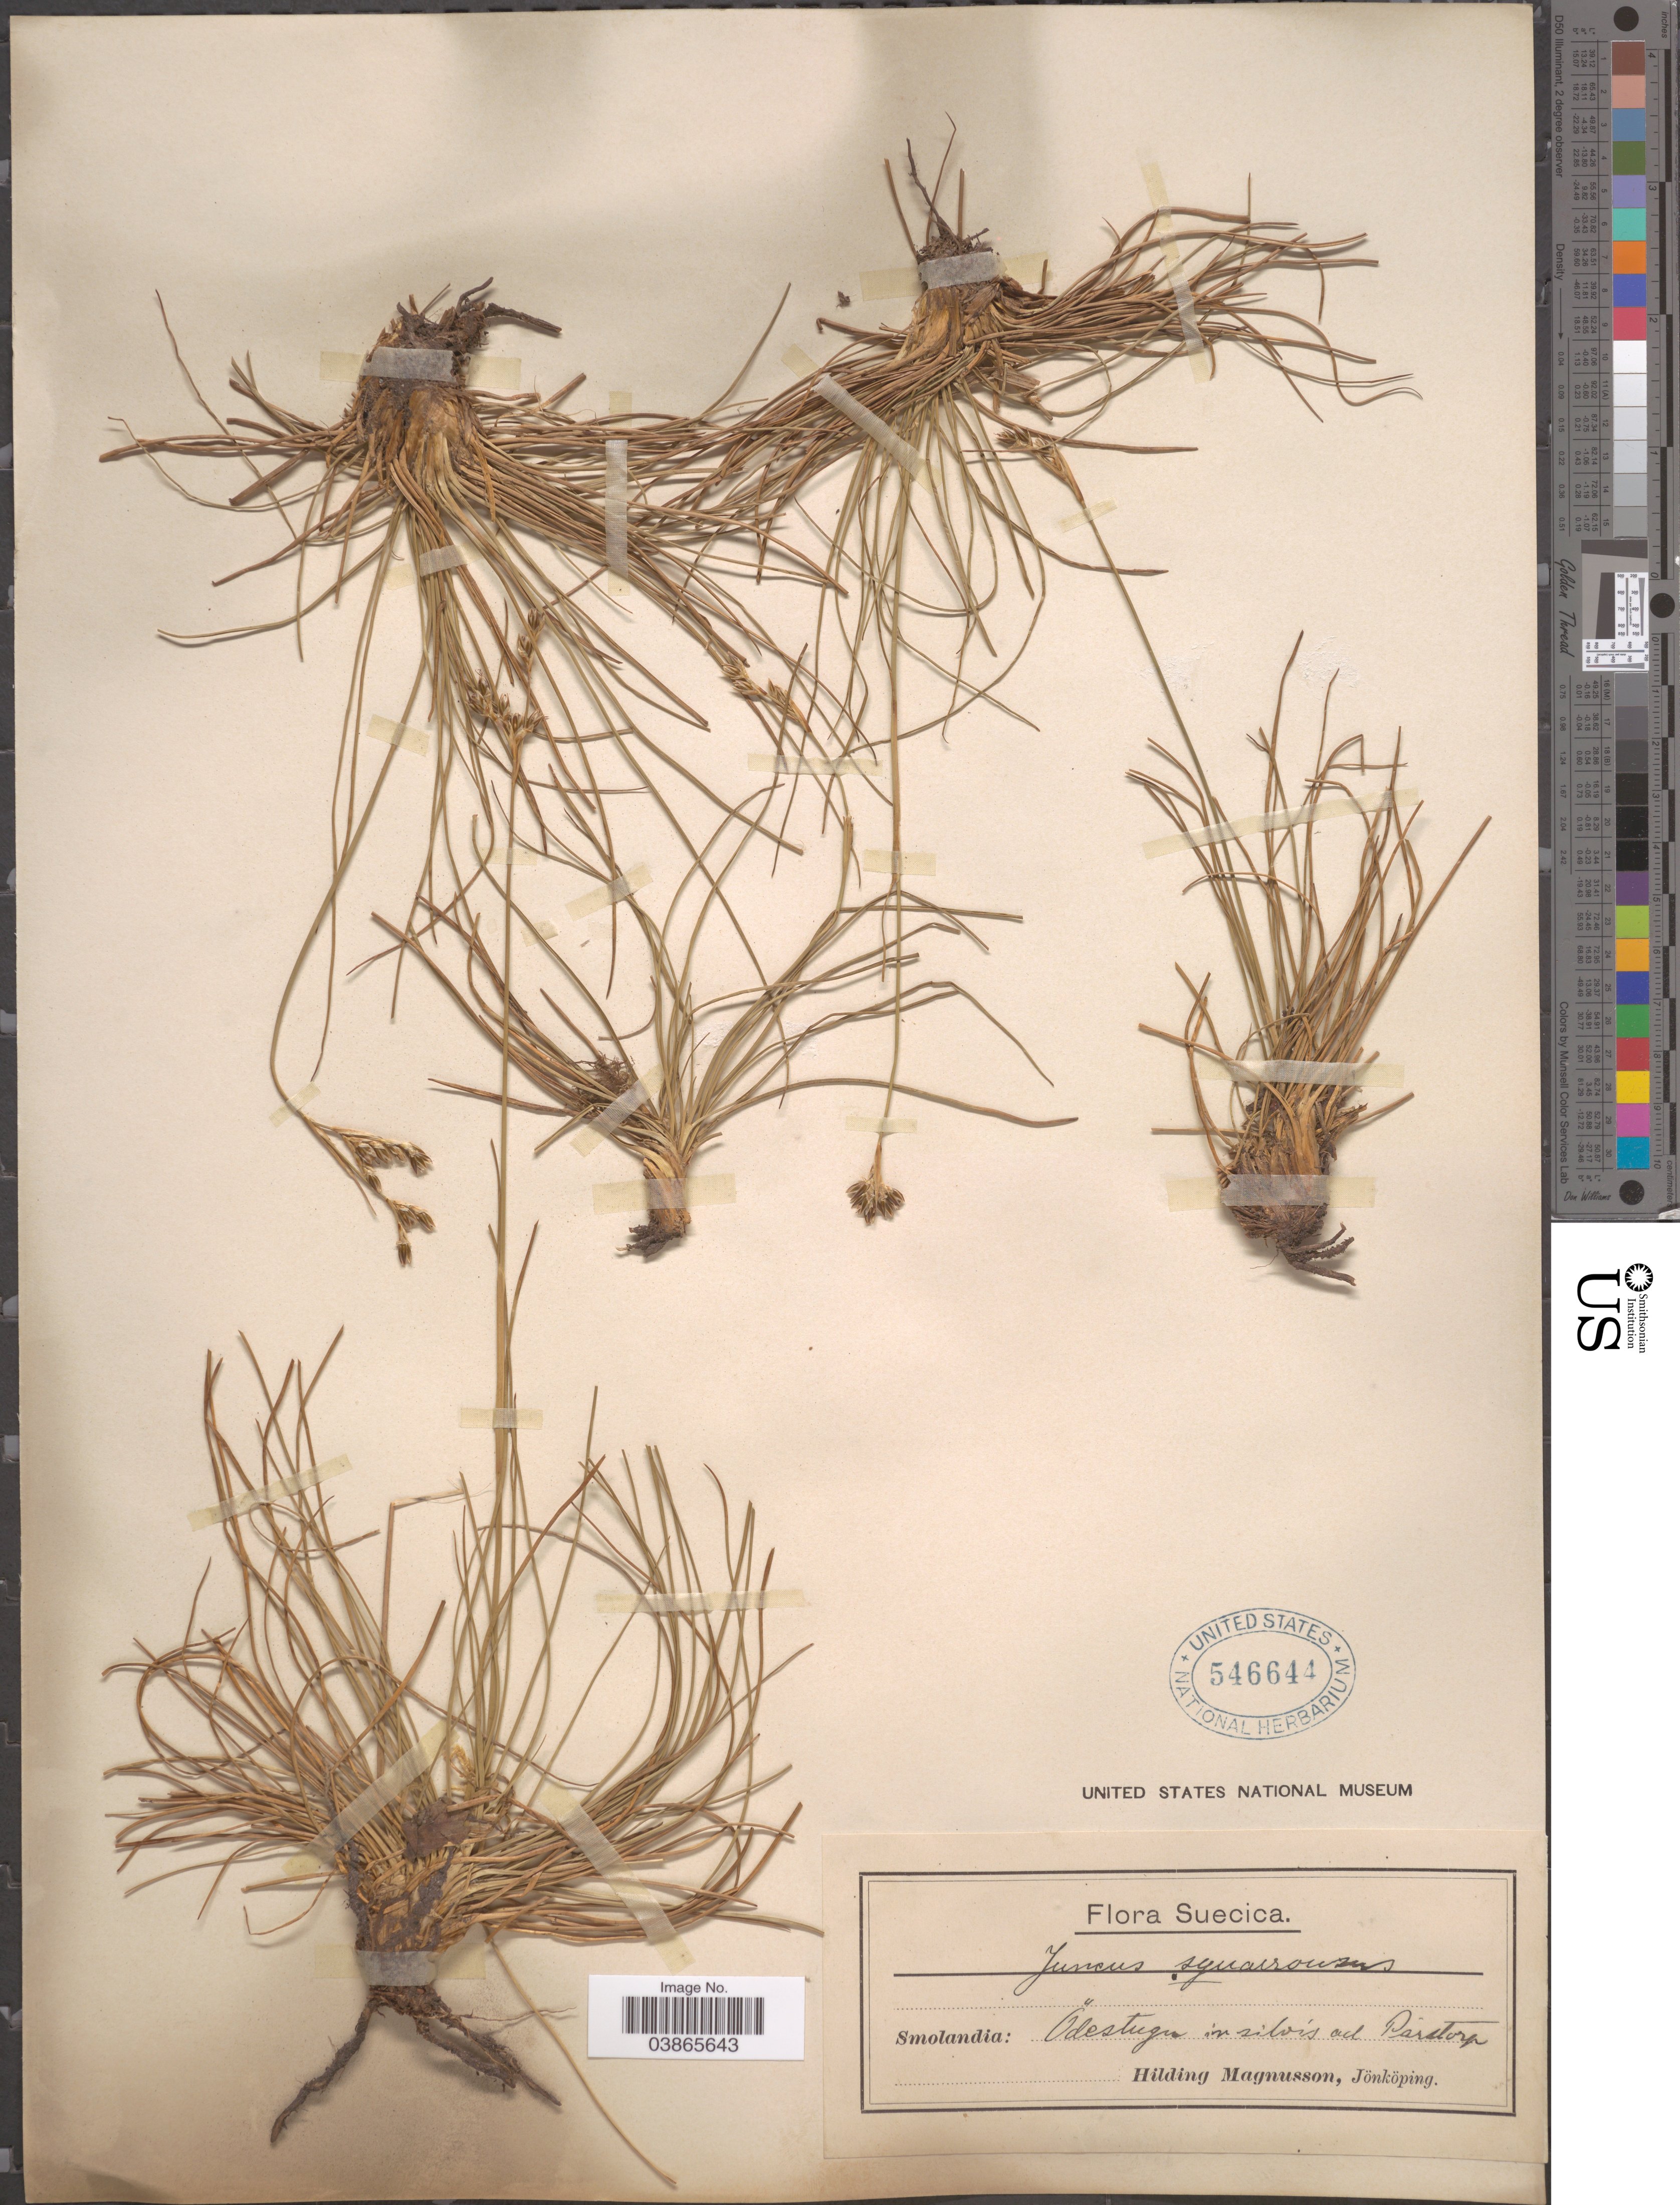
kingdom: Plantae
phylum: Tracheophyta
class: Liliopsida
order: Poales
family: Juncaceae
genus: Juncus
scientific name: Juncus squarrosus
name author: L.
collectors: H. Magnusson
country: Sweden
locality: Suecica. Smolandia: Ödestugu in silvis ad Perstorp.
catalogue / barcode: US 546644